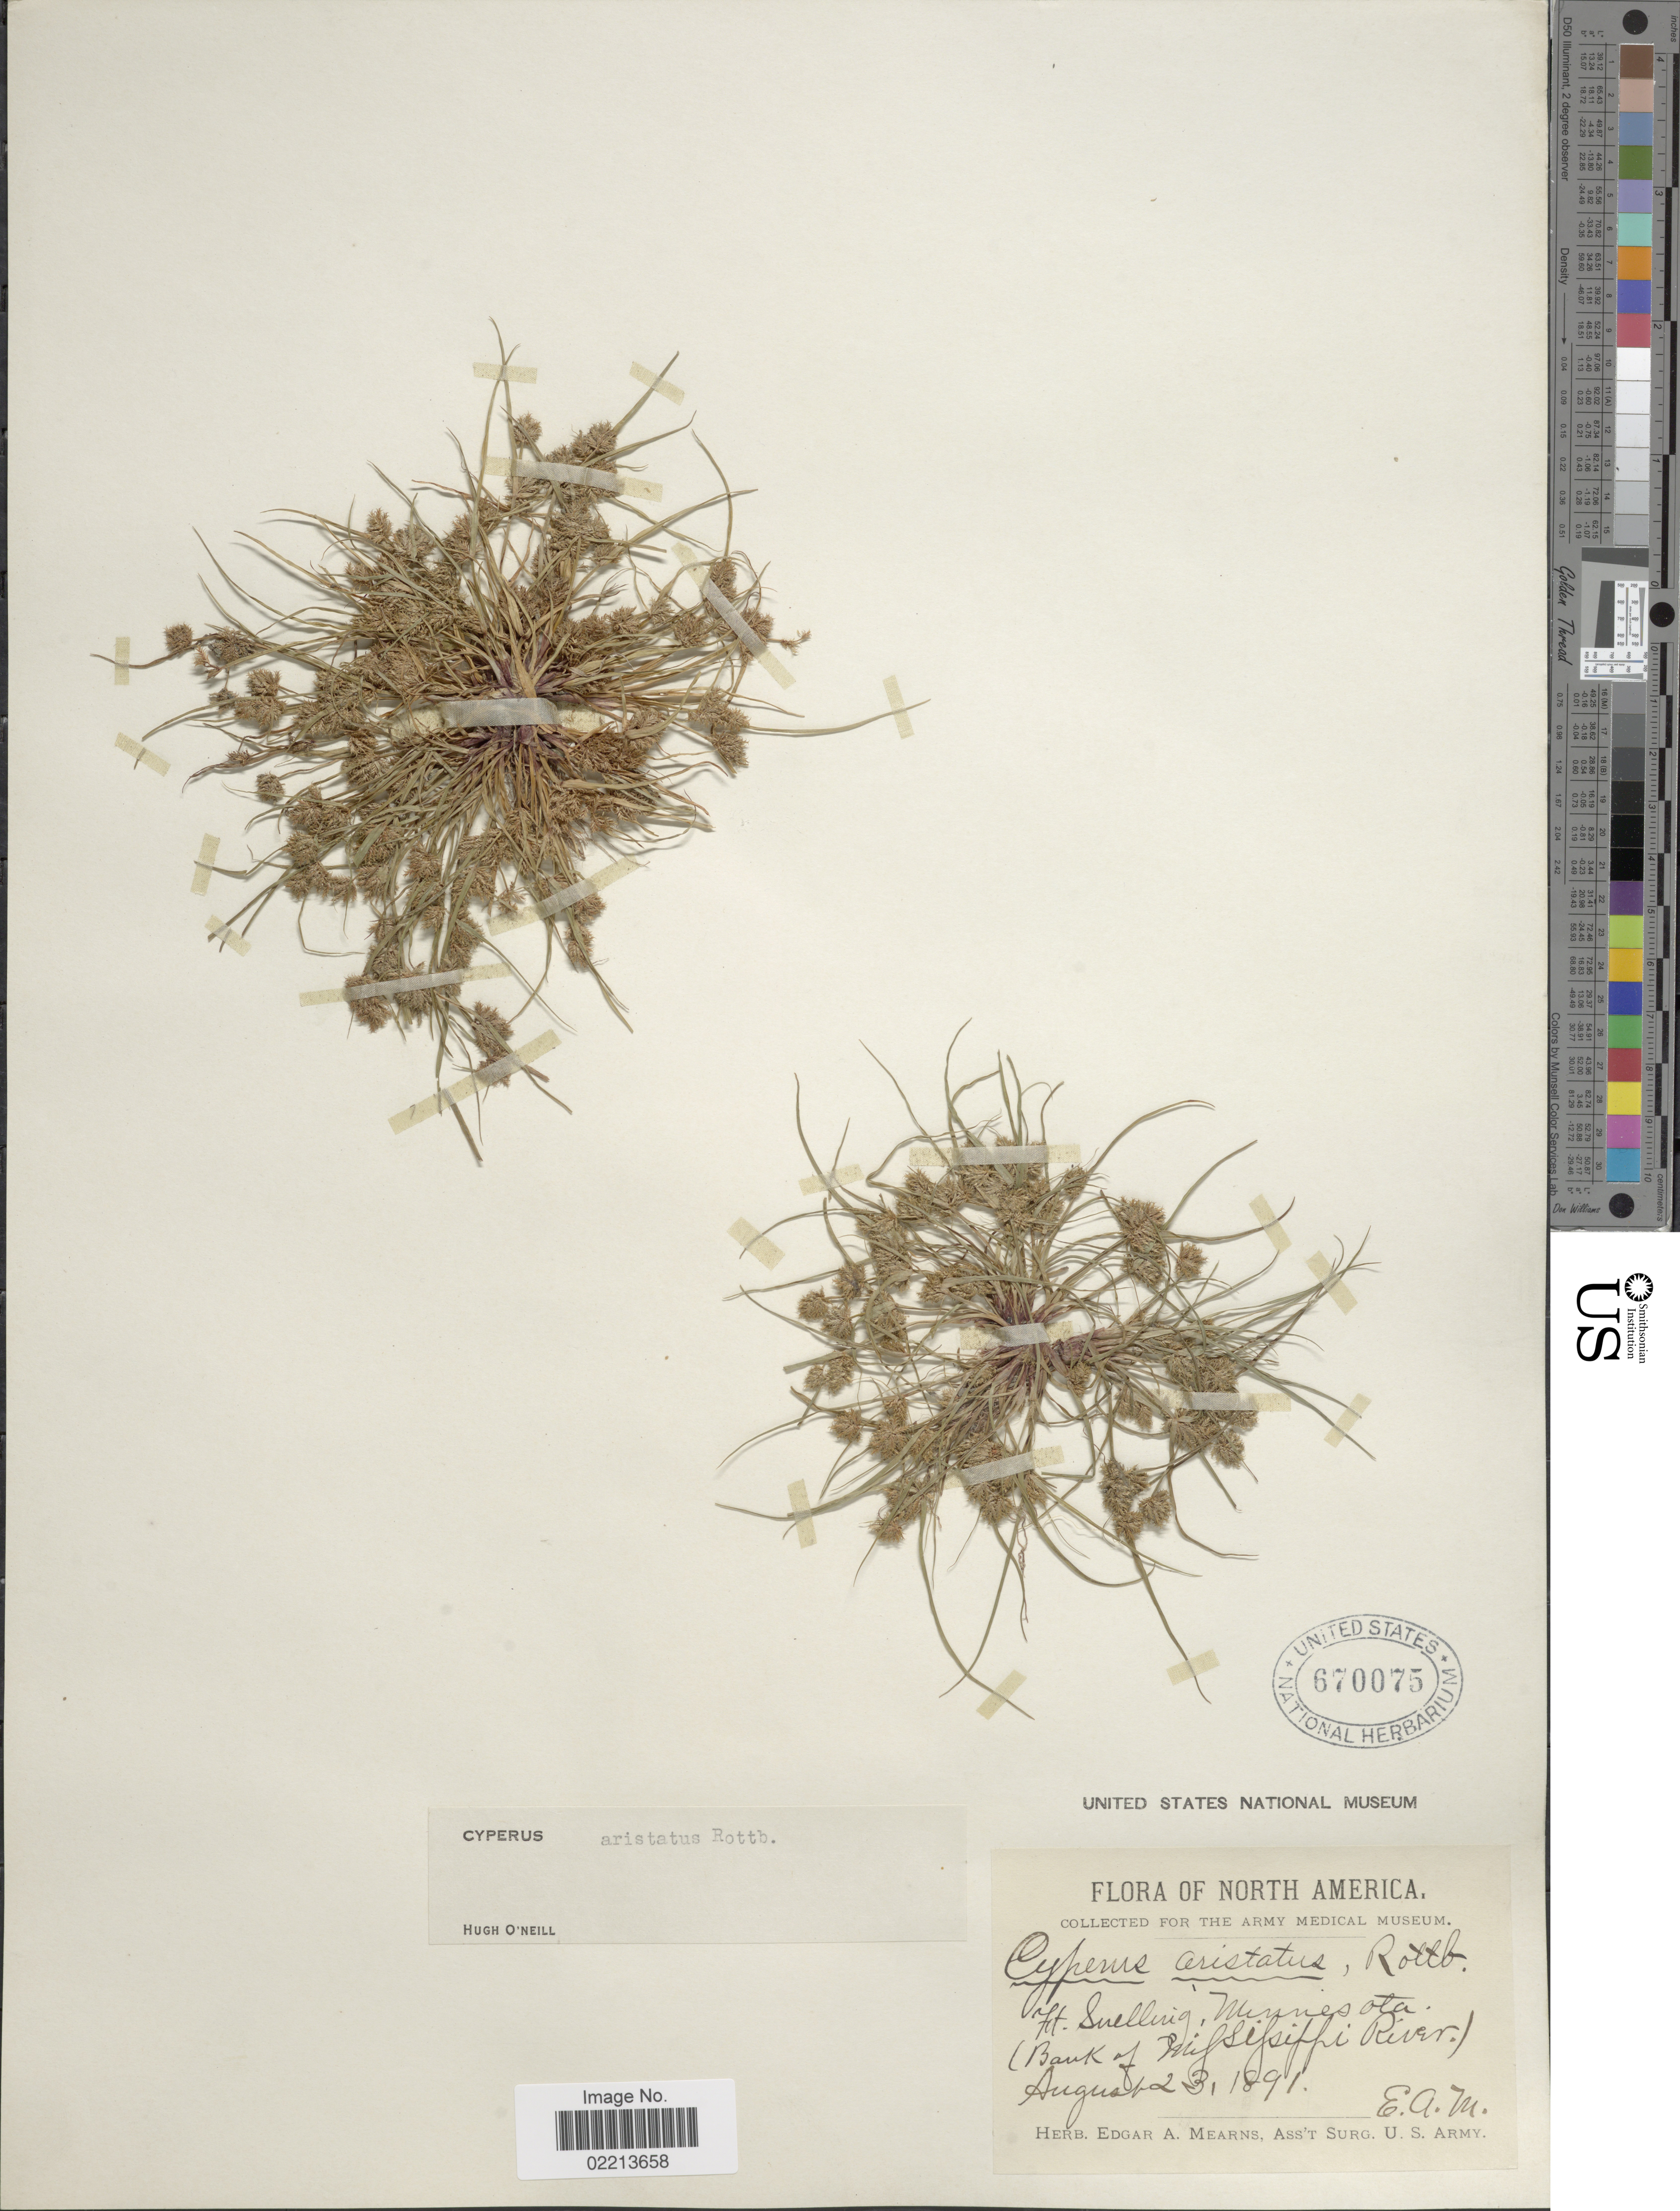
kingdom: Plantae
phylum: Tracheophyta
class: Liliopsida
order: Poales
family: Cyperaceae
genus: Cyperus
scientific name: Cyperus squarrosus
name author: L.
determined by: Strong, Mark T., (BOT), Smithsonian Institution - National Museum of Natural History (UNITED STATES)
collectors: E. A. Mearns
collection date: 1892-08-23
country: United States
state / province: Minnesota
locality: Ft. Snelling, (bank of Mississippi River)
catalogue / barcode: US 670075